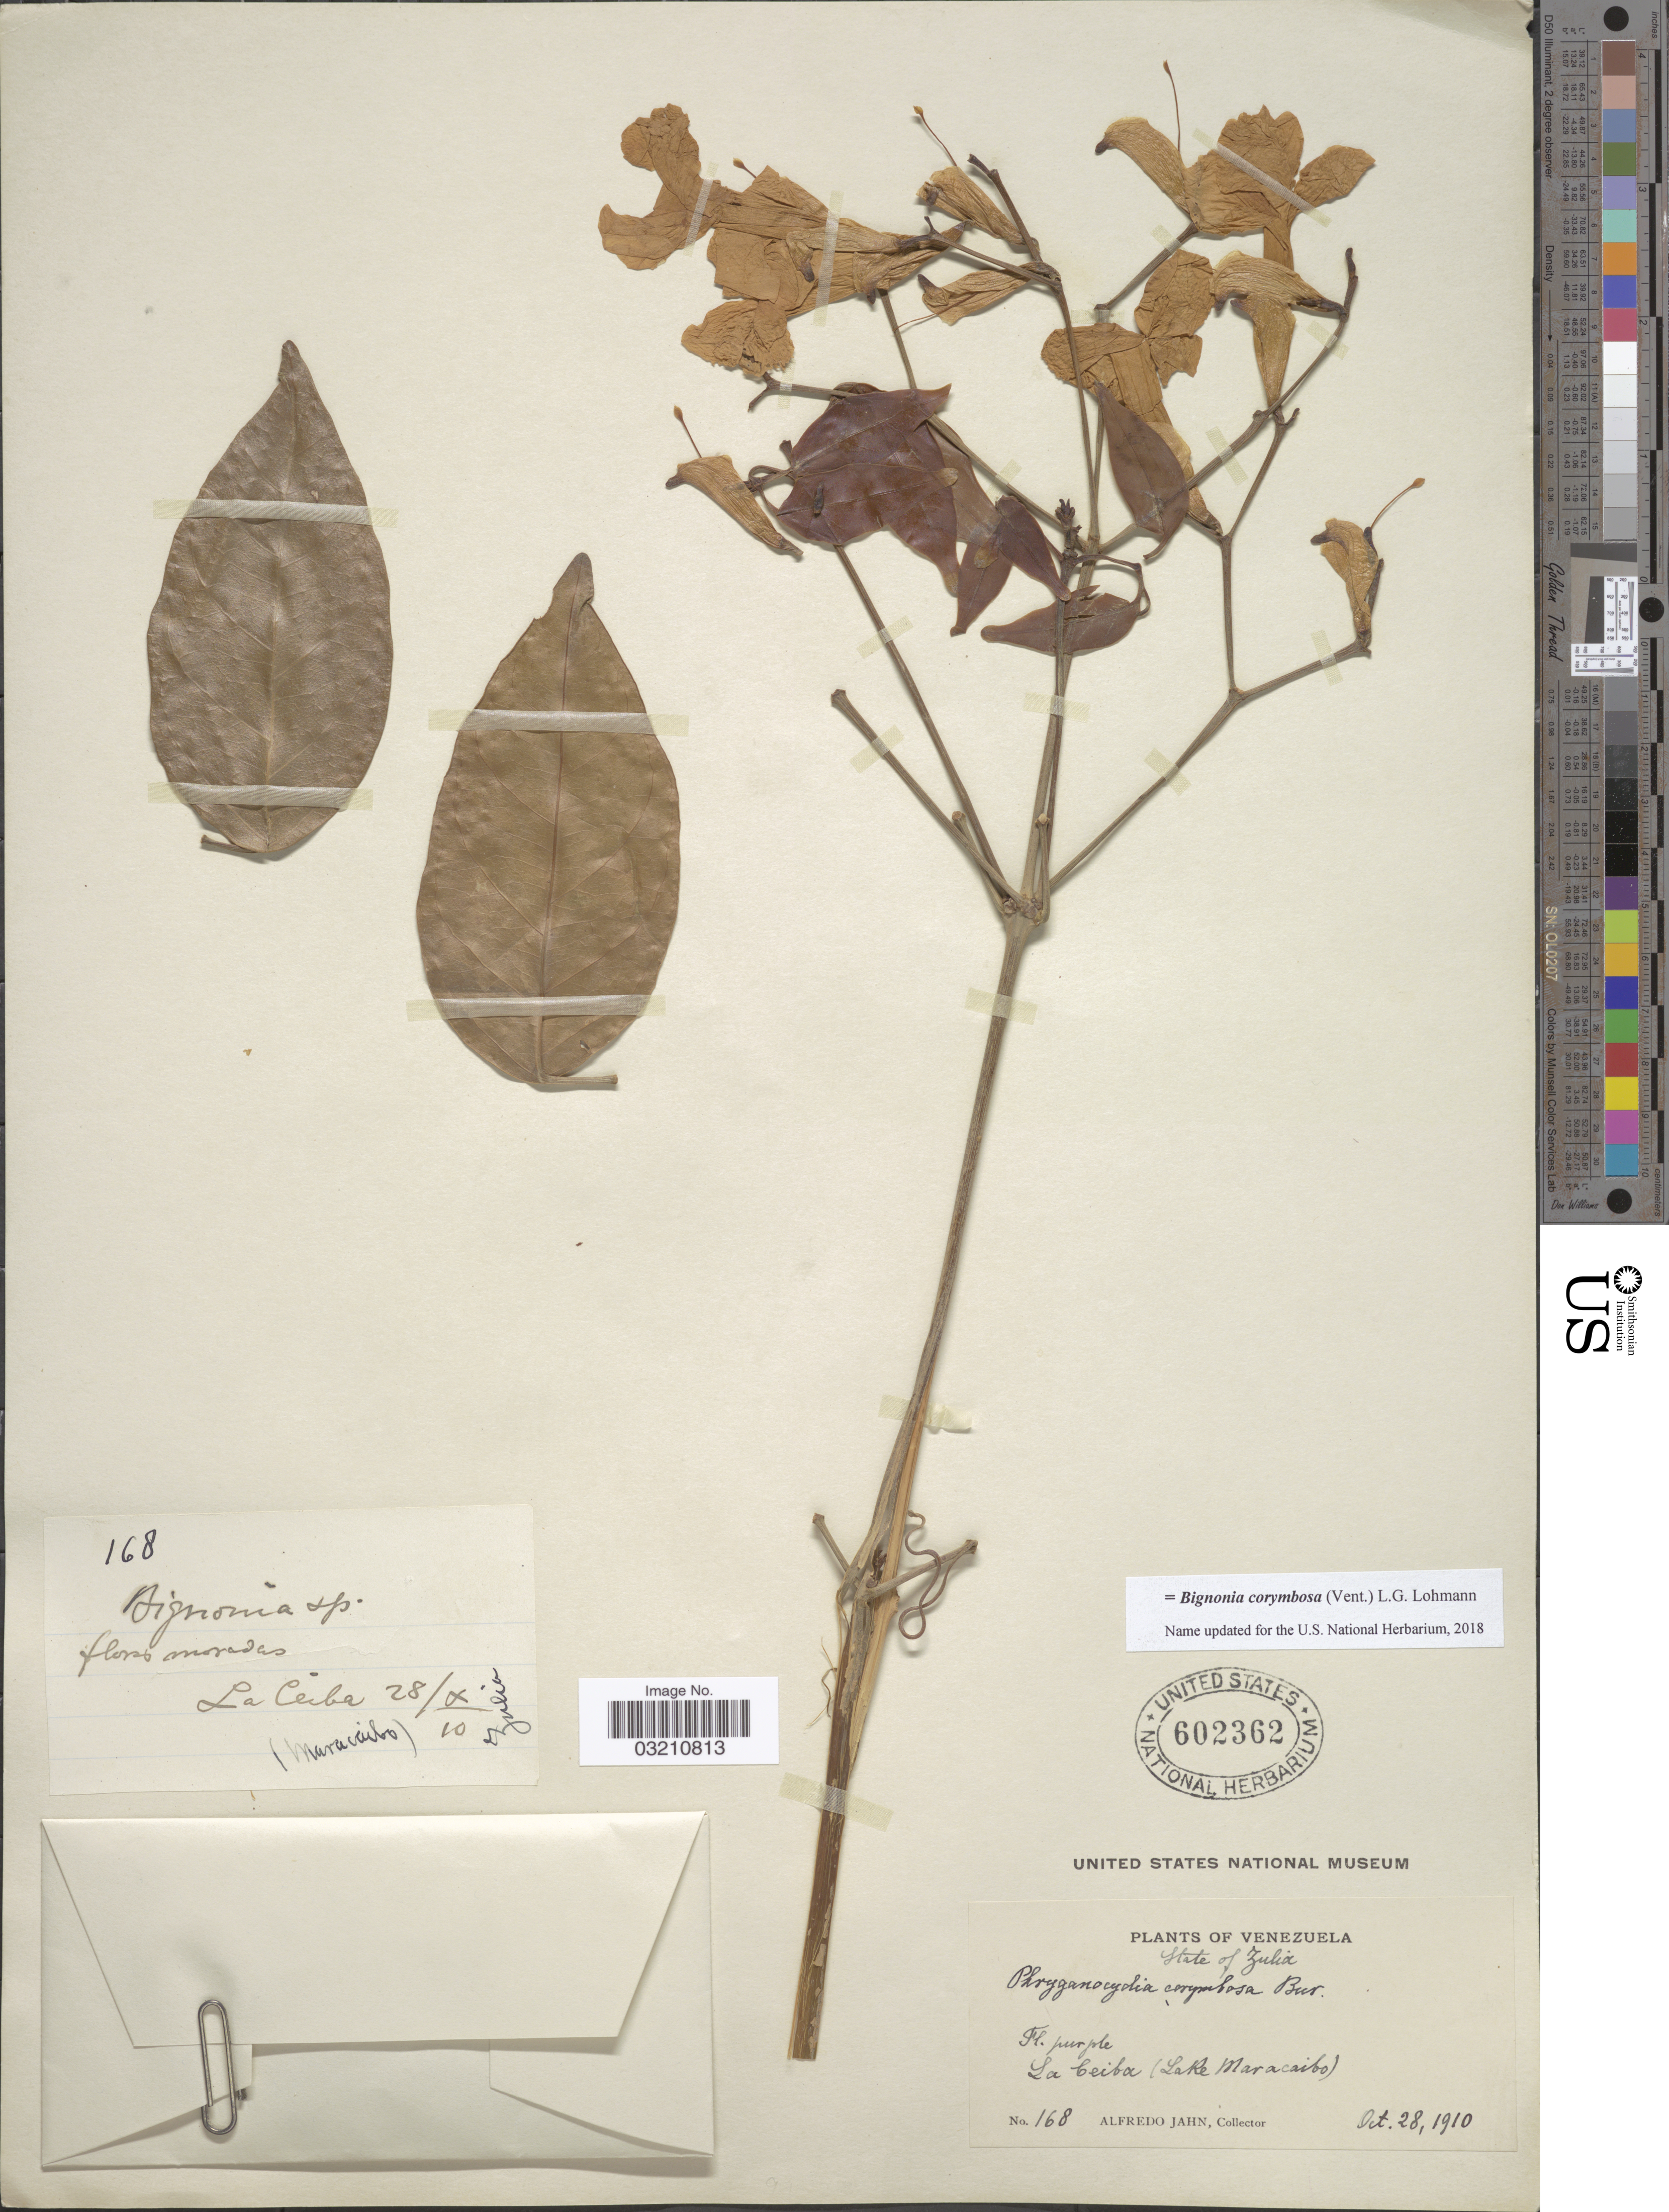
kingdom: Plantae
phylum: Tracheophyta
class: Magnoliopsida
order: Lamiales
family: Bignoniaceae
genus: Bignonia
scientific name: Bignonia corymbosa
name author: (Vent.) L.G. Lohmann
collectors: A. Jahn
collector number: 168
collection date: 1910-10-28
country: Venezuela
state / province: Zulia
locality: La Ceiba (Lake Maracaibo).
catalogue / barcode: US 602362